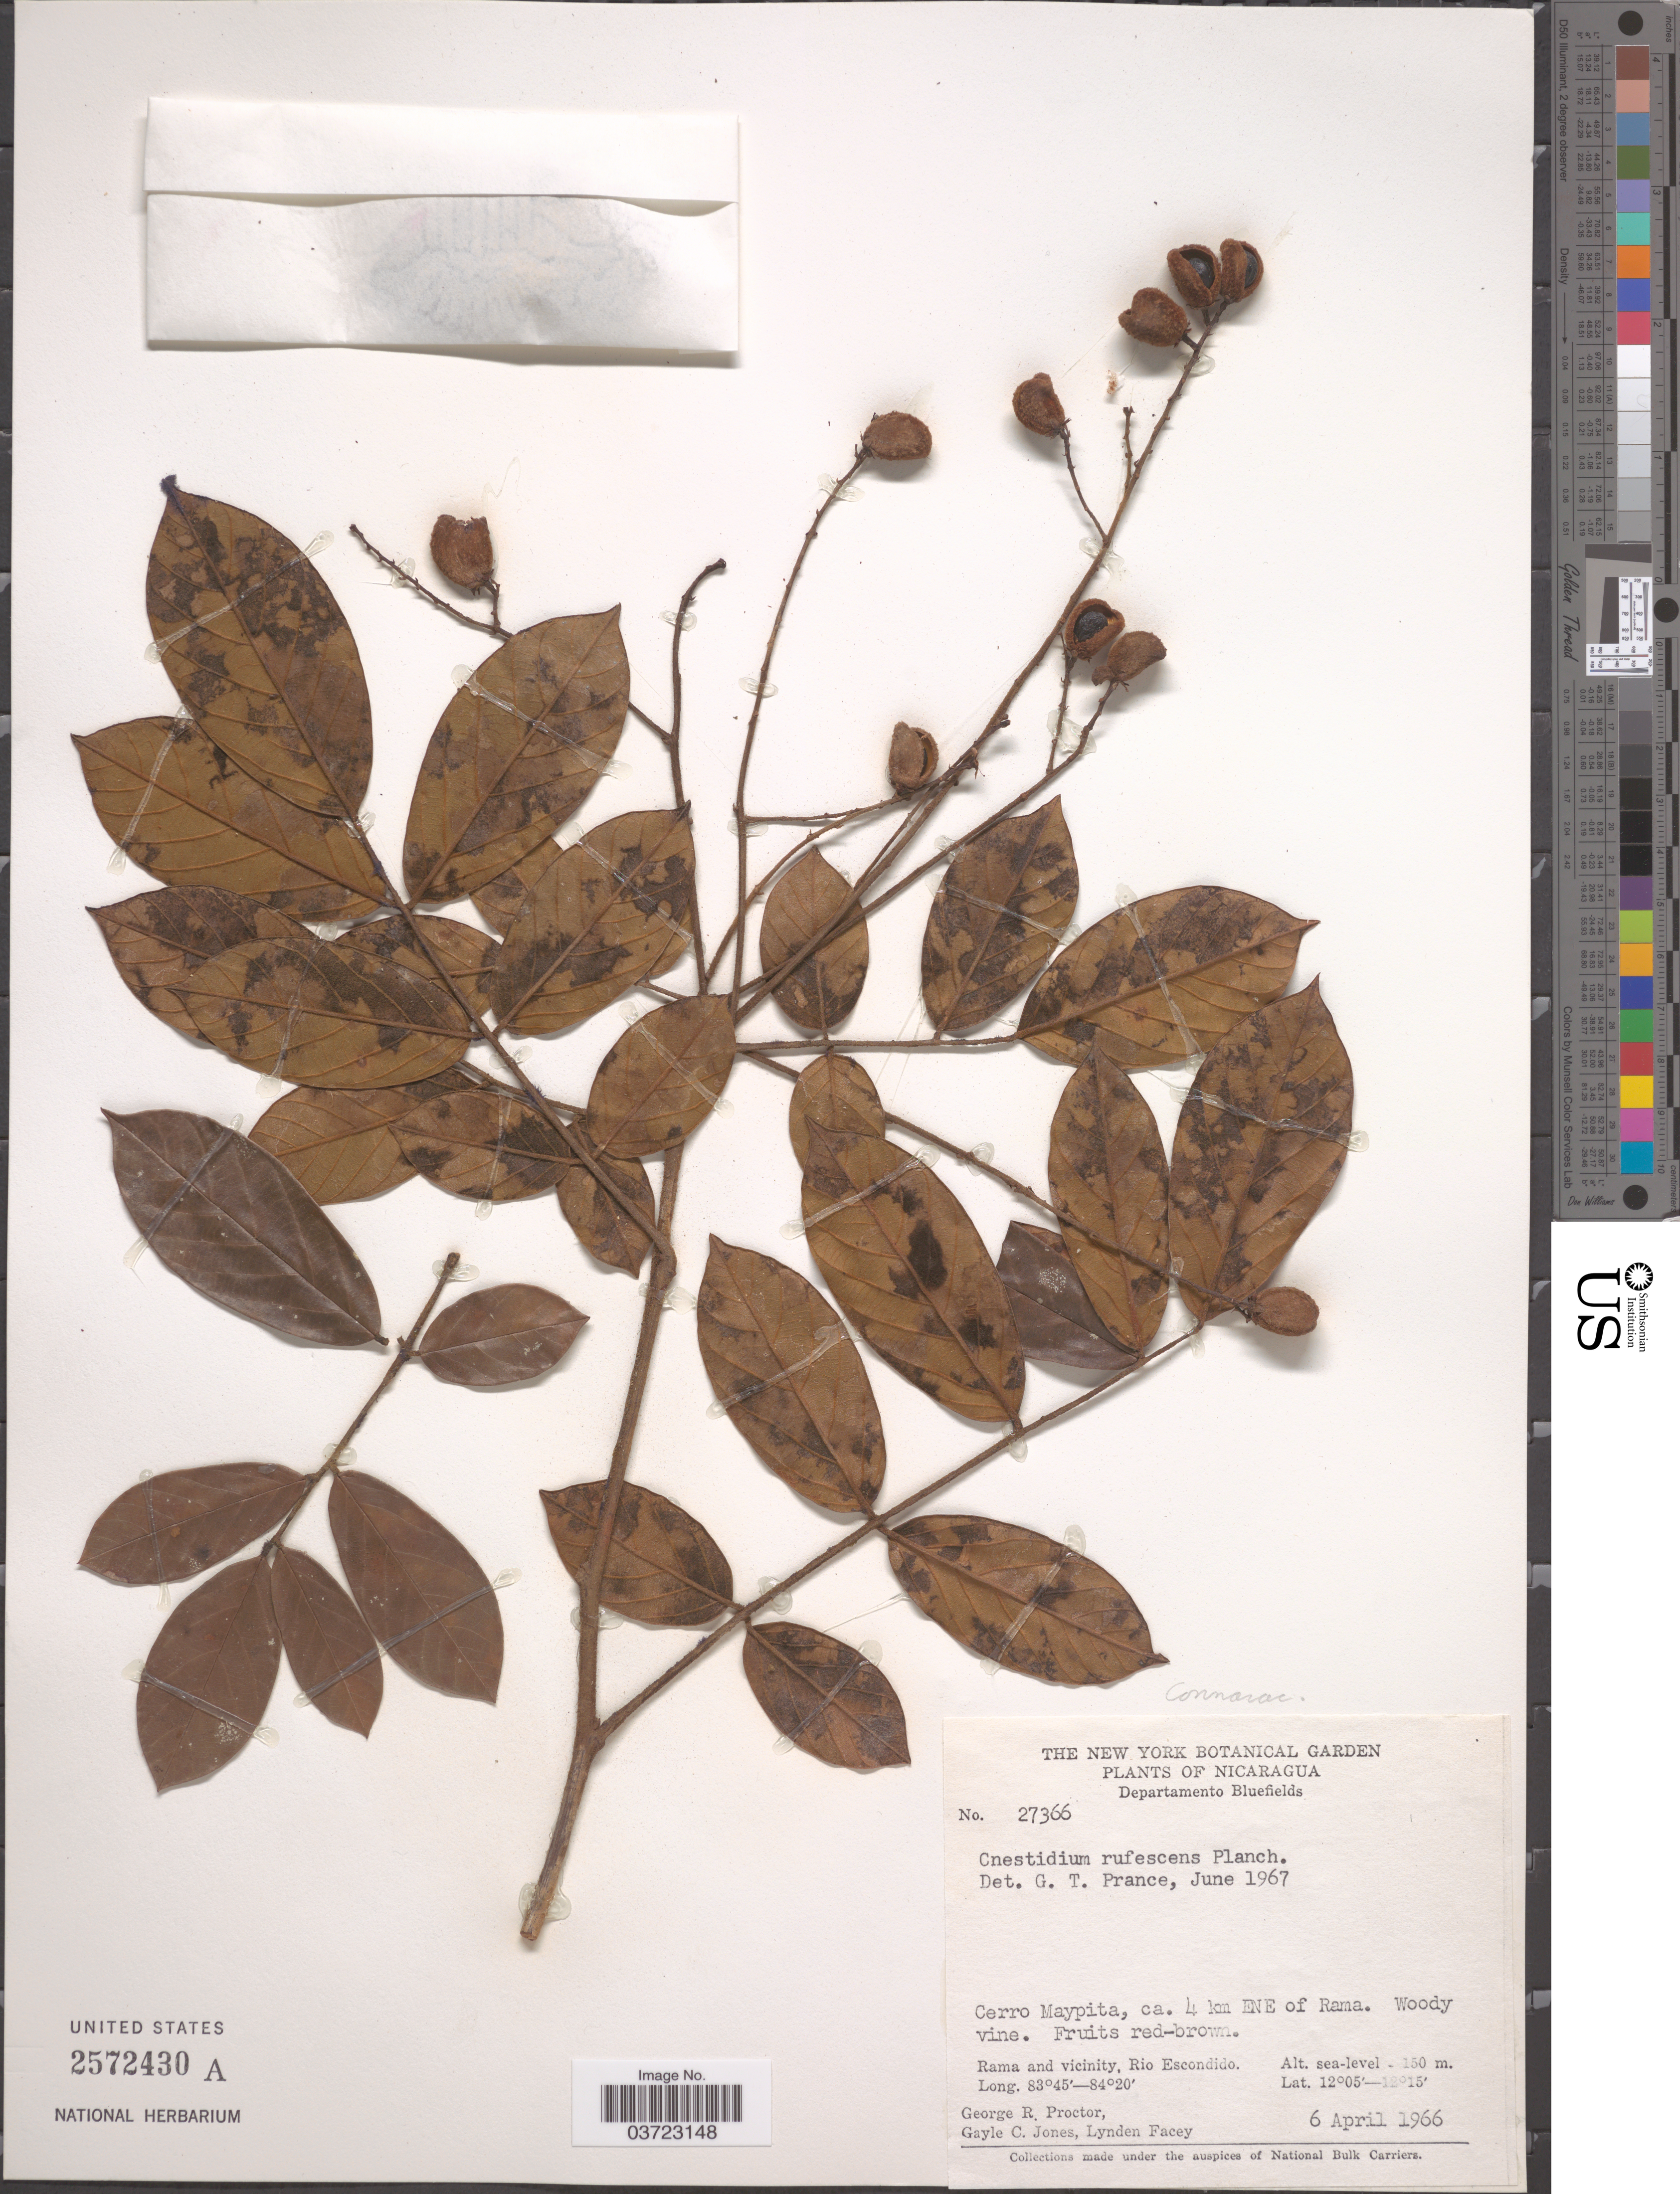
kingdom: Plantae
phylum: Tracheophyta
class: Magnoliopsida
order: Oxalidales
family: Connaraceae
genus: Cnestidium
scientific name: Cnestidium rufescens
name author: Planch.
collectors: G. R. Proctor, G. C. Jones & L. Facey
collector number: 27366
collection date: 1966-04-06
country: Nicaragua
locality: Departamento Bluefields. Cerro Maypita, ca. 4 km ENE of Rama. Rama and vicinity, Rio Escondido.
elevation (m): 0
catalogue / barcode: US 2572430A